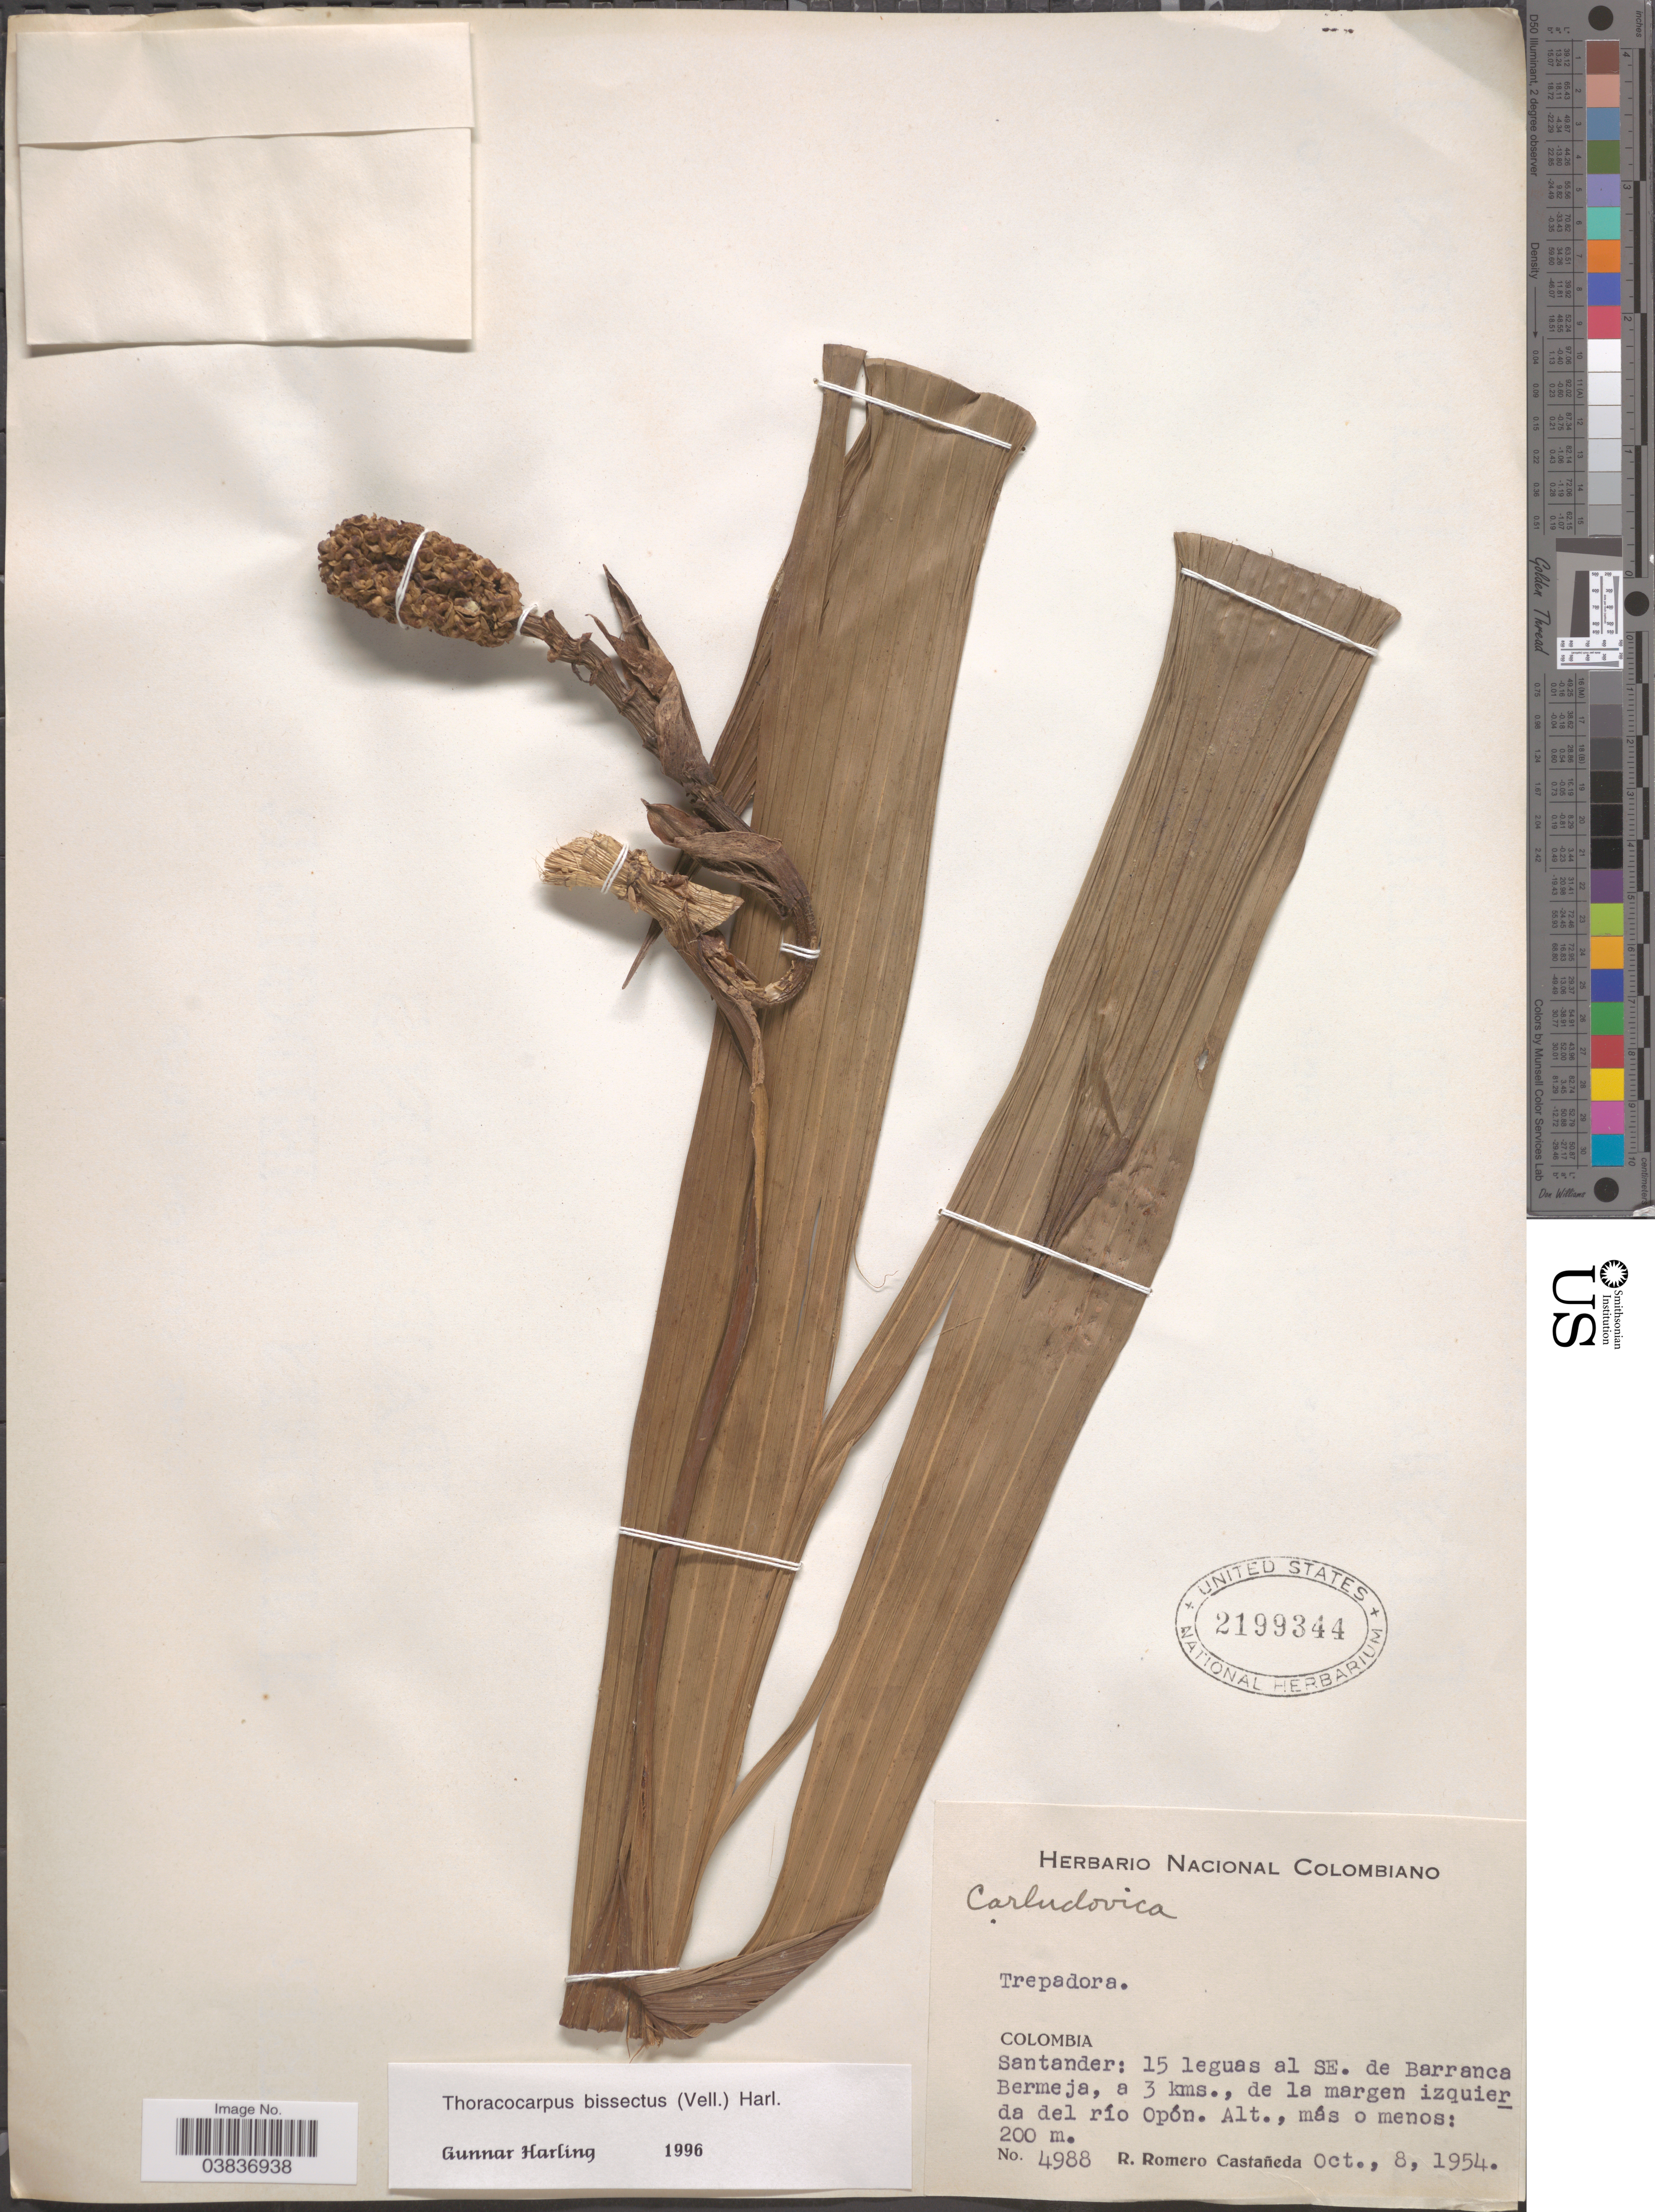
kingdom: Plantae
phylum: Tracheophyta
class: Liliopsida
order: Pandanales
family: Cyclanthaceae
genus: Thoracocarpus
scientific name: Thoracocarpus bissectus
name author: (Vell.) Harling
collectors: R. Romero Castañeda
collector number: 4988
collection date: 1954-10-08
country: Colombia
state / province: Santander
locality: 15 leguas al SE. de Barranca Bermeja, a 3 kms., de la margen izquierda del río Opón.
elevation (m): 200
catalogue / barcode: US 2199344